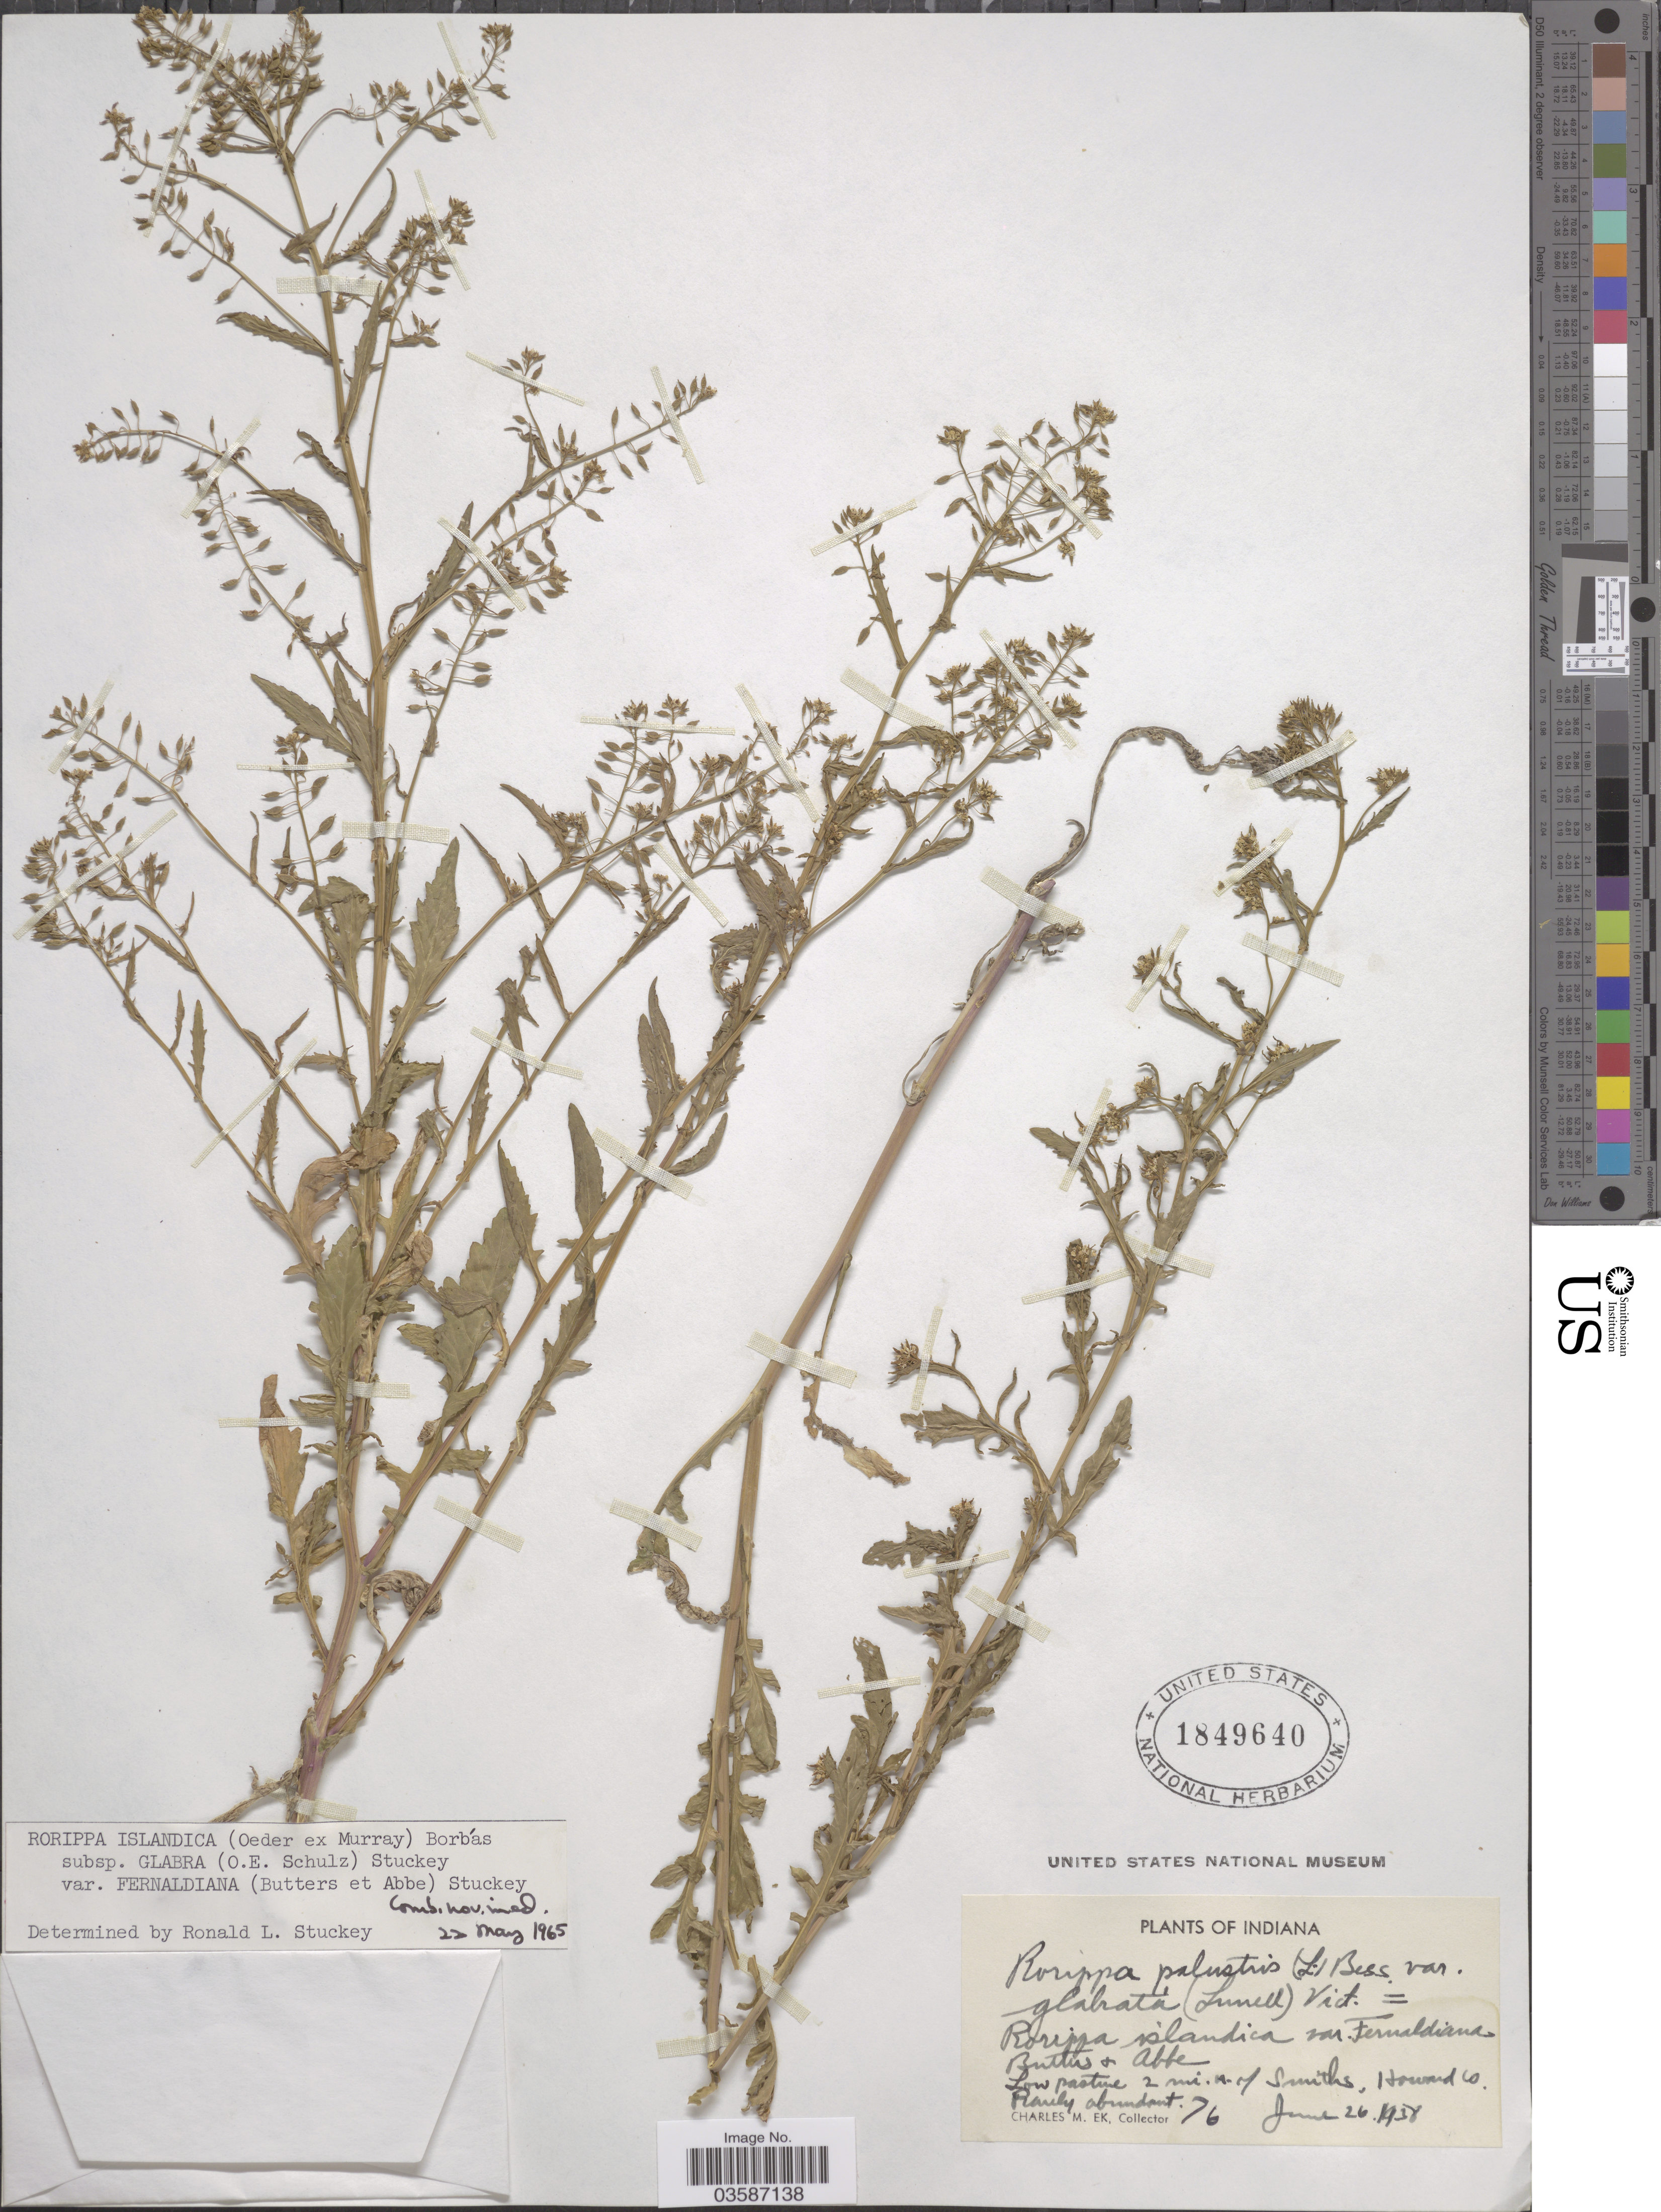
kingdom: Plantae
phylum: Tracheophyta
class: Magnoliopsida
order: Brassicales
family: Brassicaceae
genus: Rorippa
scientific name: Rorippa islandica var. fernaldiana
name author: Butters & Abbe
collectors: C. Ek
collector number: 76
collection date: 1938-06-26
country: United States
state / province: Indiana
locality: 2 mi. n. of Smiths, Howard Co.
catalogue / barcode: US 1849640